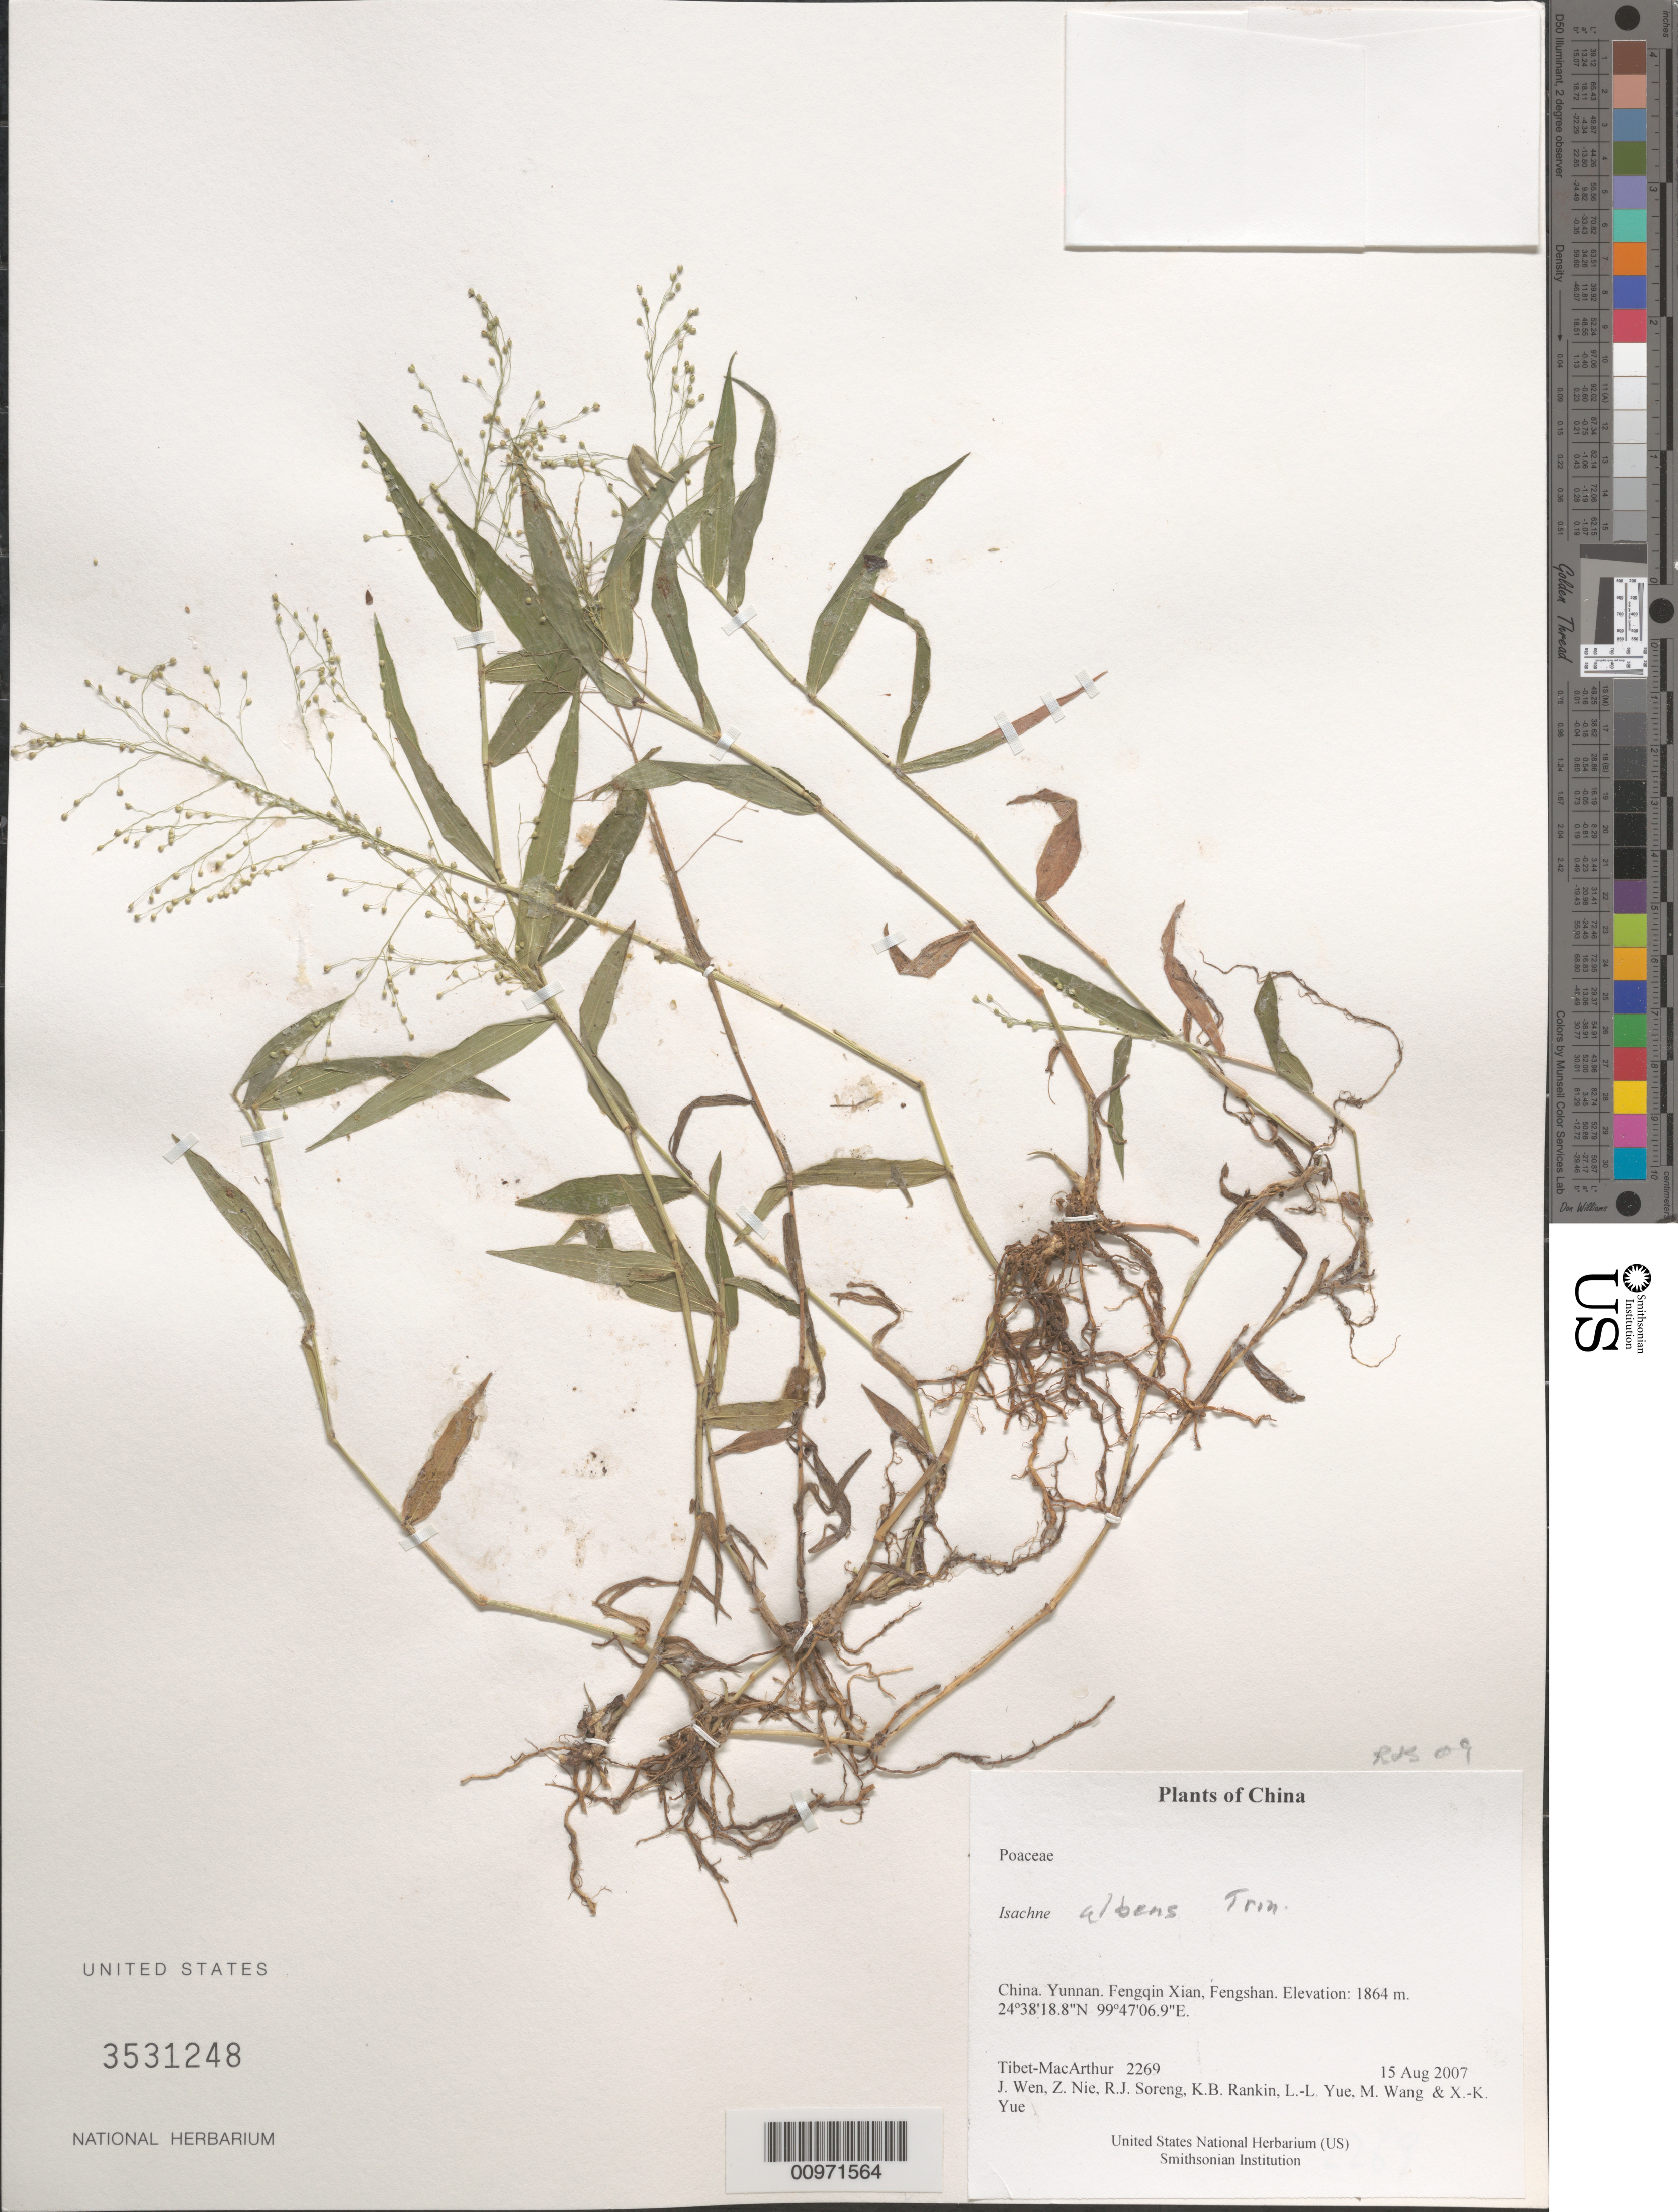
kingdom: Plantae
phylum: Tracheophyta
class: Liliopsida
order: Poales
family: Poaceae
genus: Isachne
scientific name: Isachne albens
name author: Trin.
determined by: Soreng, Robert J., Research Associate (BOT), Smithsonian Institution - National Museum of Natural History (UNITED STATES)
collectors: Tibet-MacArthur, J. Wen, Z. Nie, R. J. Soreng, K. Rankin, L. Yue, M. Wang & X. Yue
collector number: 2269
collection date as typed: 15 Aug 2007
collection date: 2007-08-15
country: China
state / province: Yunnan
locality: Fengqin Xian, Fengshan.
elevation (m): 1864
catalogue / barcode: US 3531248